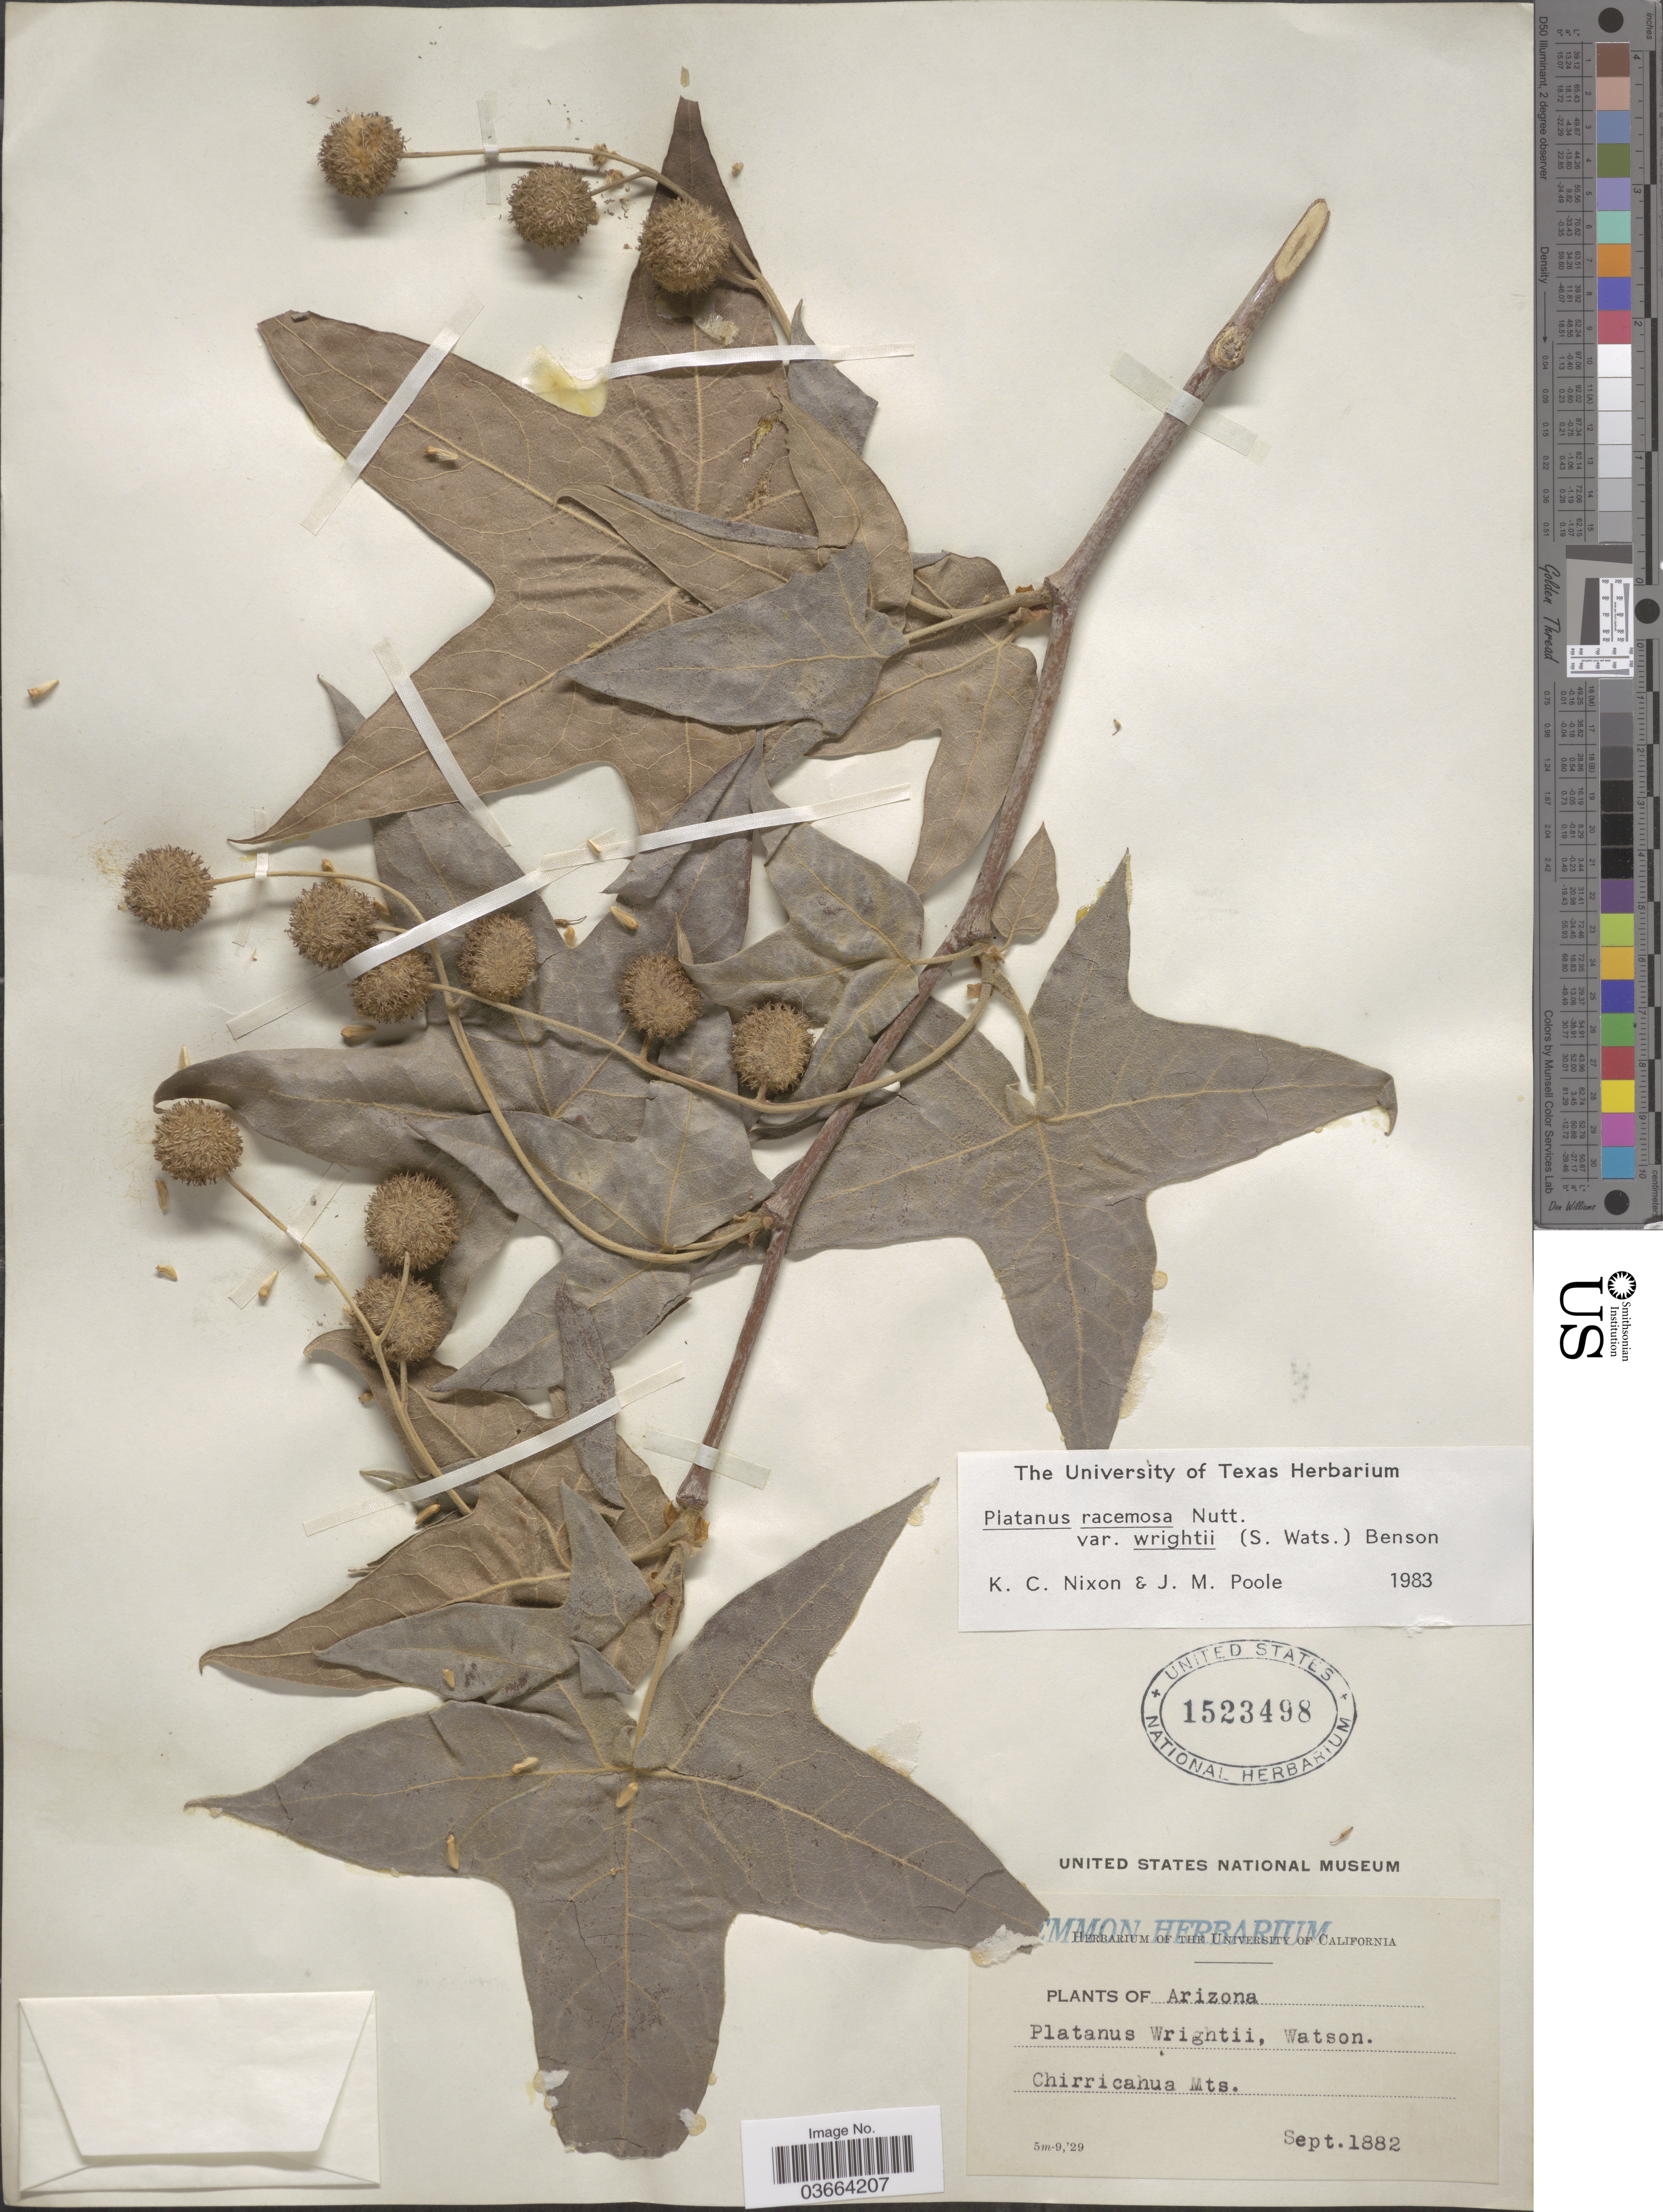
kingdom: Plantae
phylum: Tracheophyta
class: Magnoliopsida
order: Proteales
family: Platanaceae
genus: Platanus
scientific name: Platanus racemosa var. wrightii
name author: (S. Watson) L.D. Benson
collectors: ex herb. Lemmon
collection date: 1882-09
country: United States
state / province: Arizona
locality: Chirricahua Mts.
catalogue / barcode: US 1523498